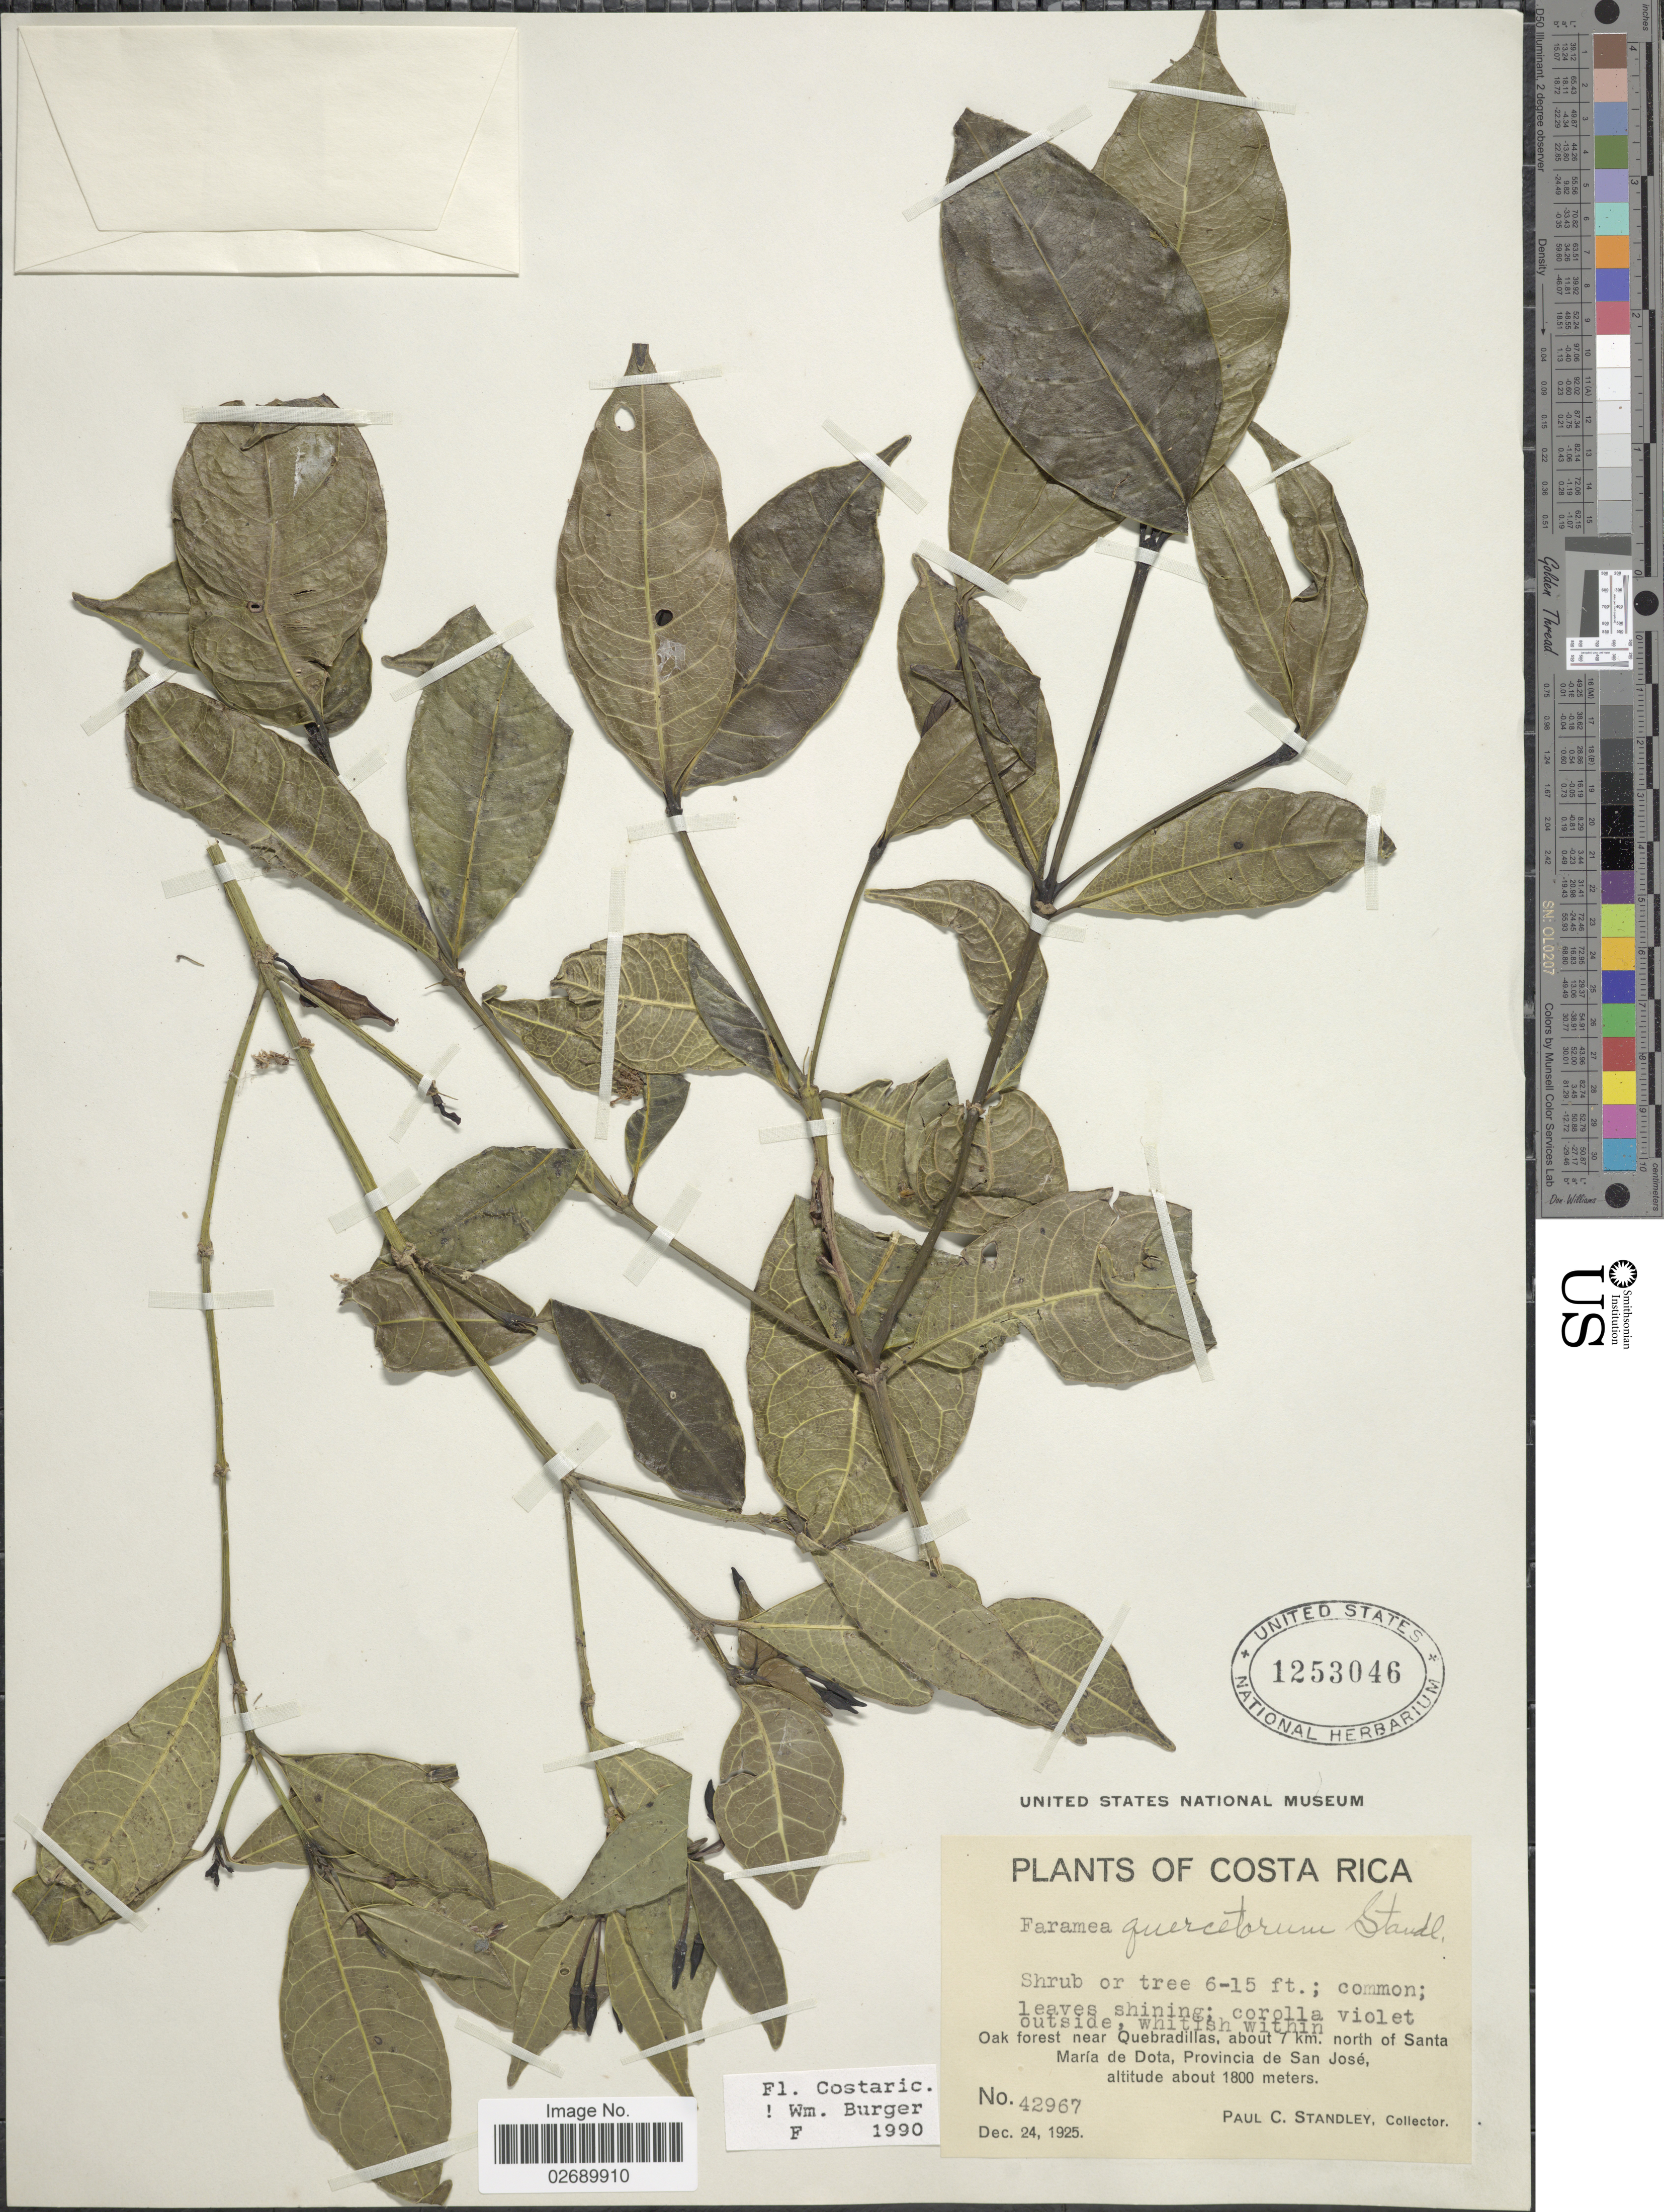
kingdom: Plantae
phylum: Tracheophyta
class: Magnoliopsida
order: Gentianales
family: Rubiaceae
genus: Faramea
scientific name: Faramea quercetorum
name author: Standl.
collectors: P. C. Standley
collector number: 42967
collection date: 1925-12-24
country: Costa Rica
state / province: San José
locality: Oak forest near Quebradillas, about 7 km. north of Santa Maria de Dota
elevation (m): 1800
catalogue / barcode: US 1253046